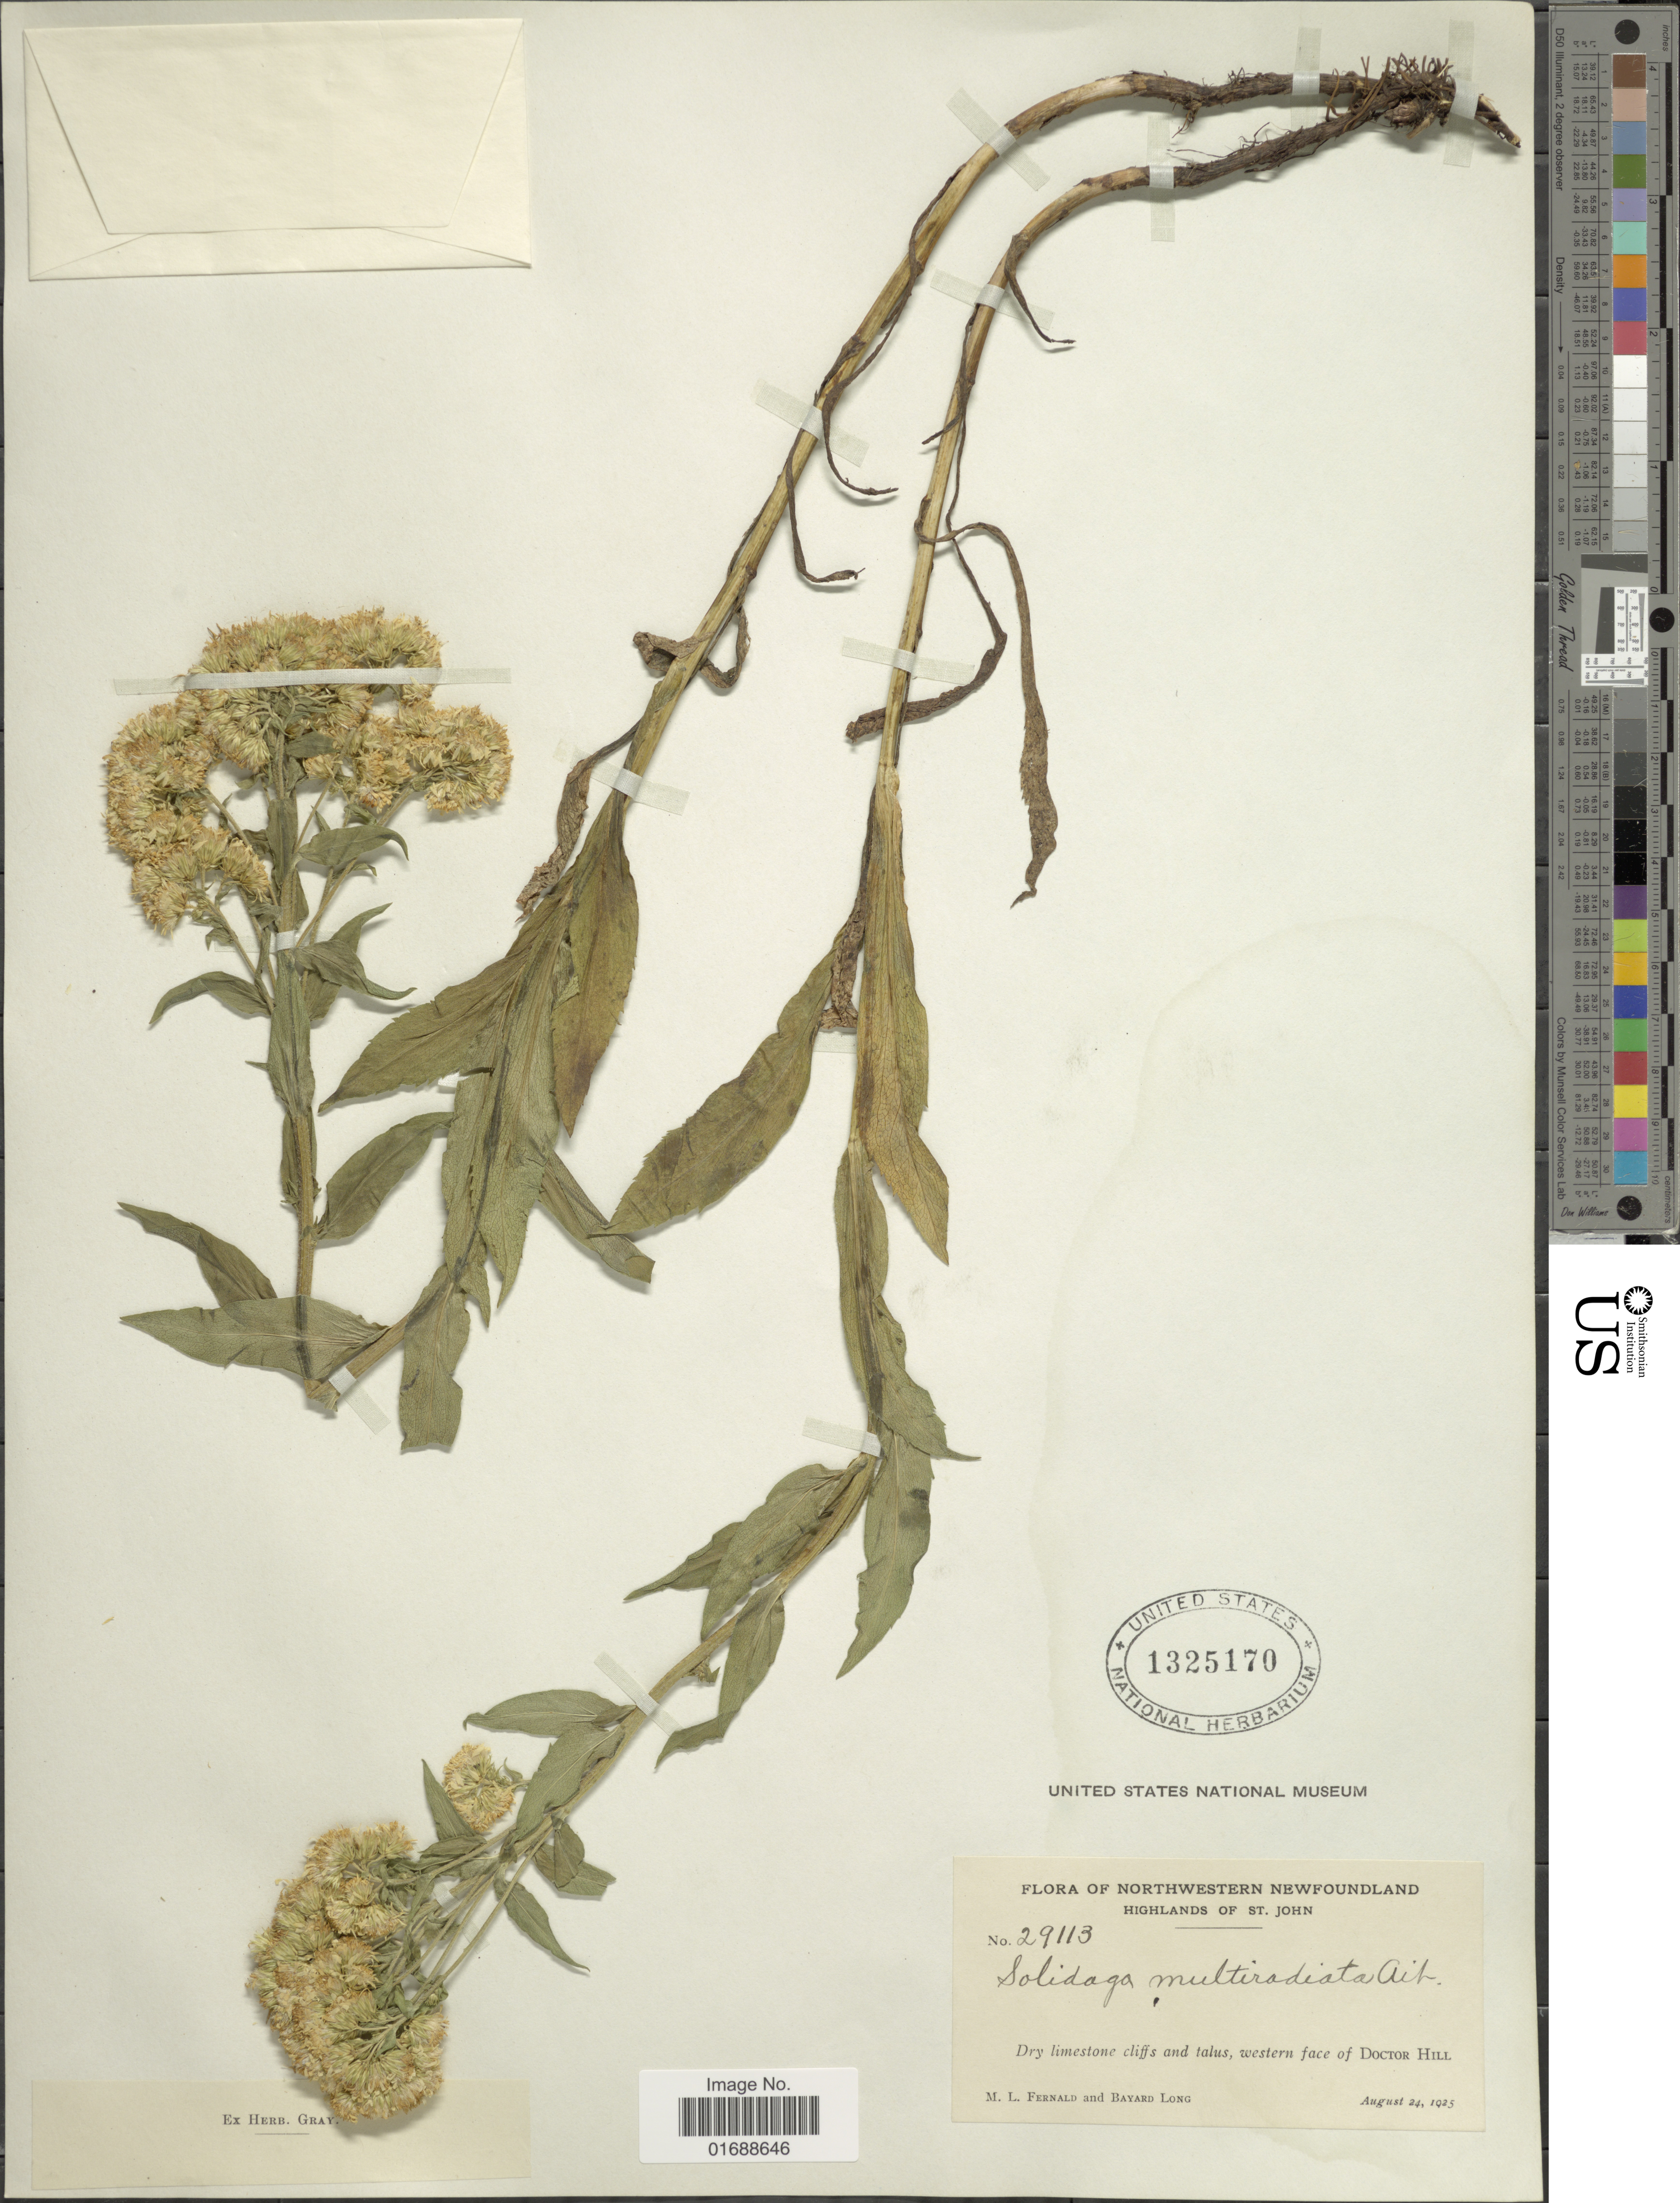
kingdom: Plantae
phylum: Tracheophyta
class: Magnoliopsida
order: Asterales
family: Asteraceae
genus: Solidago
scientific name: Solidago multiradiata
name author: Aiton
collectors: M. L. Fernald & B. Long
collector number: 29113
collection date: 1925-08-24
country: Canada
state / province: Newfoundland and Labrador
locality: Northwestern Newfoundland, Highlands of St. John, western face of Doctor Hill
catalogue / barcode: US 1325170